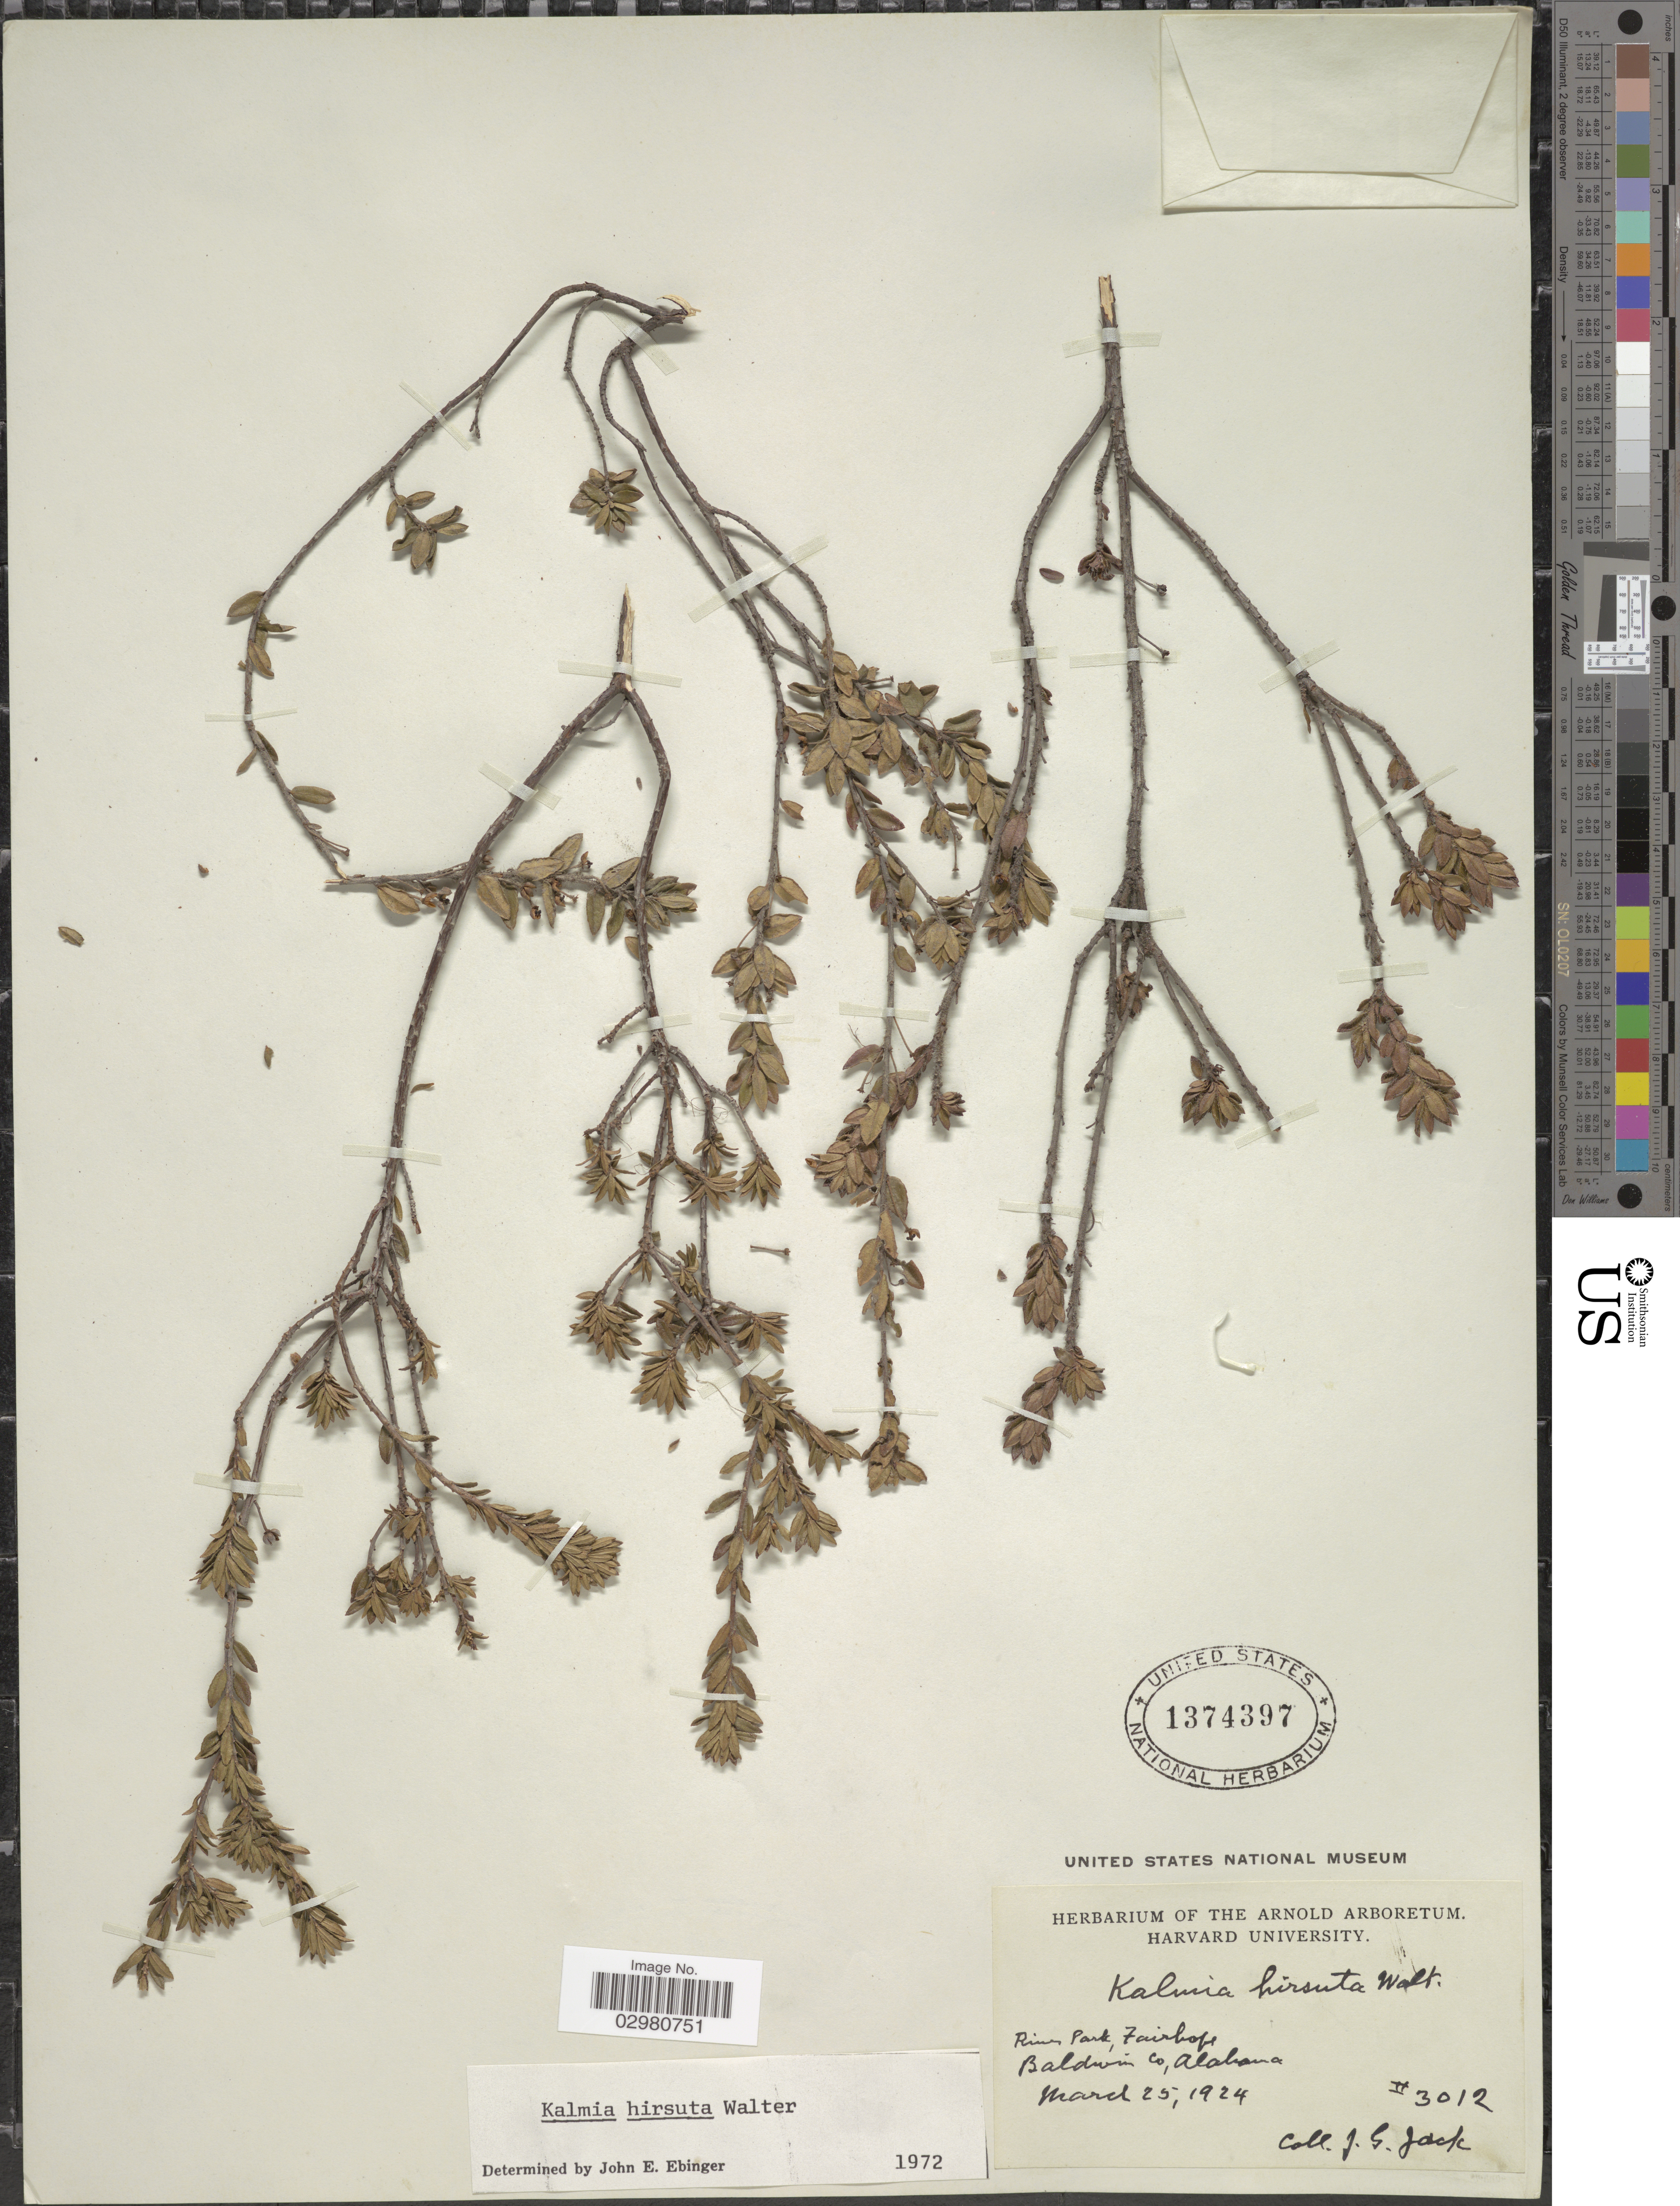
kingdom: Plantae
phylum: Tracheophyta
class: Magnoliopsida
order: Ericales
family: Ericaceae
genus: Kalmia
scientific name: Kalmia hirsuta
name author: Walter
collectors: J. G. Jack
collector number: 3012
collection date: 1924-03-25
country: United States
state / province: Alabama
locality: River Park, Fairhope Baldwin Co.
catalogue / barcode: US 1374397